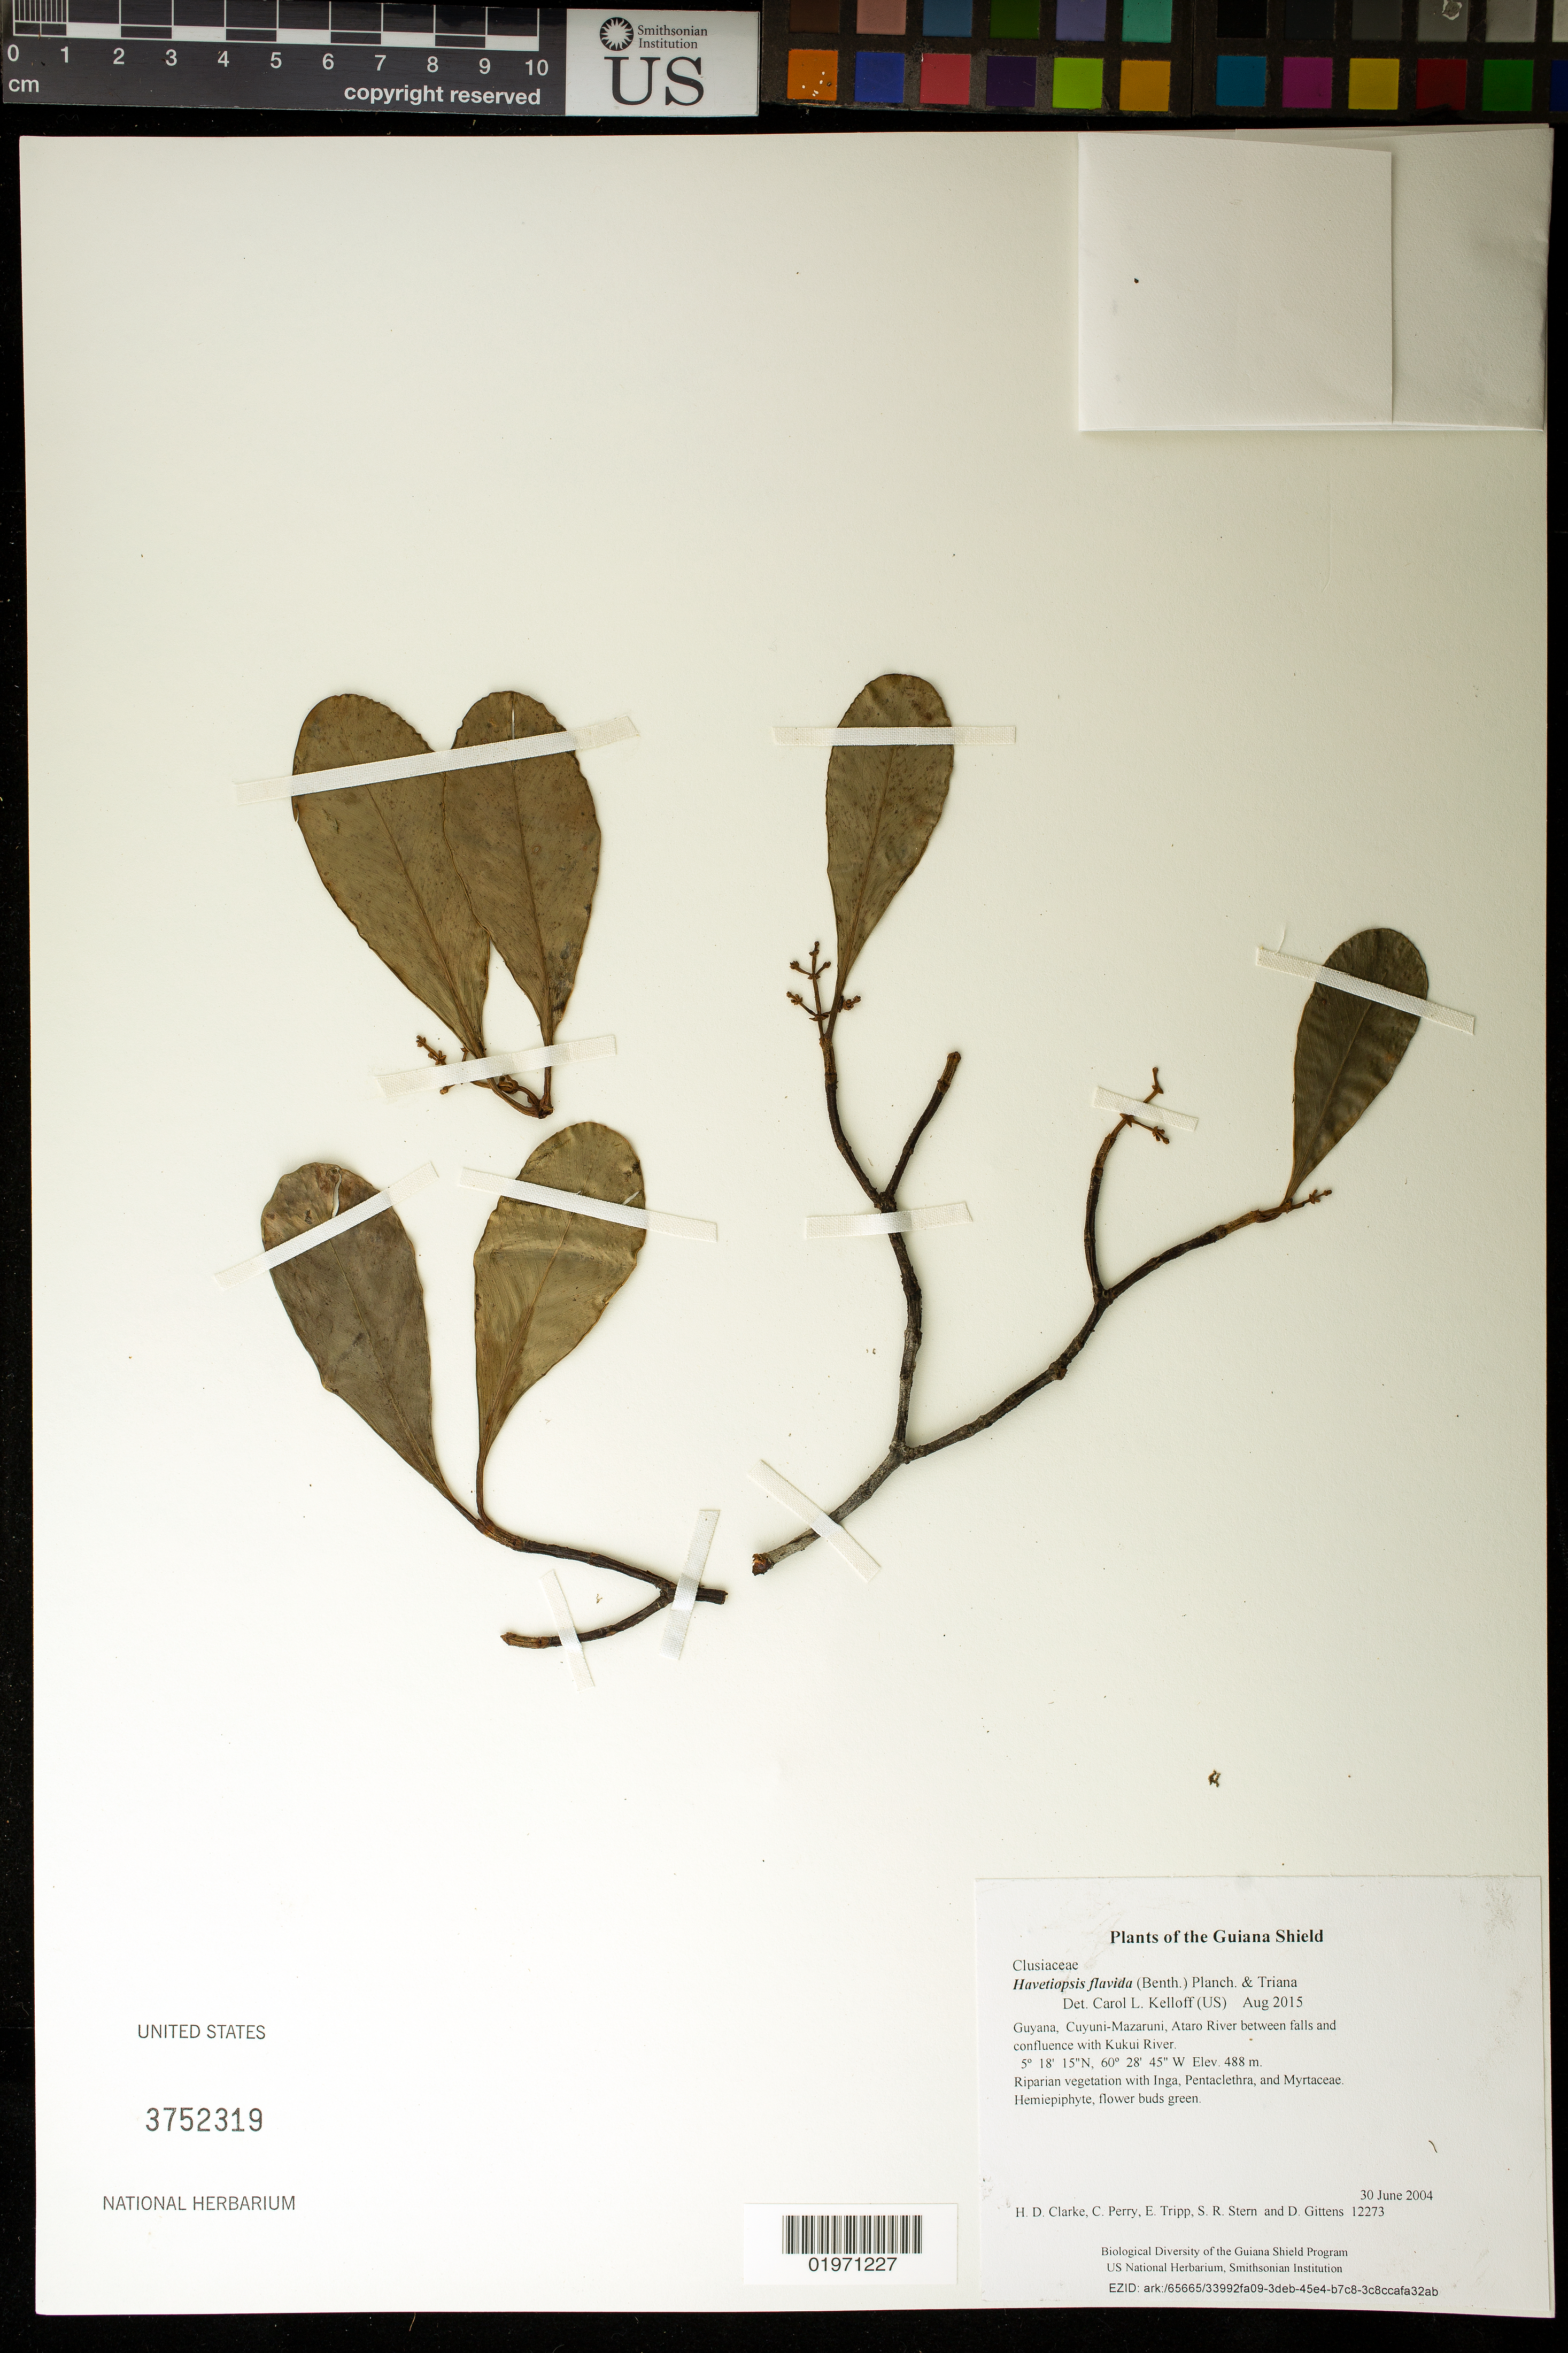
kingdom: Plantae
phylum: Tracheophyta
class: Magnoliopsida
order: Malpighiales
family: Clusiaceae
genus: Clusia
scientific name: Clusia flavida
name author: (Benth.) Pipoly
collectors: H. D. Clarke, C. Perry, E. Tripp, S. R. Stern & D. Gittens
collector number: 12273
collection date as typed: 30 June 2004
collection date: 2004-06-30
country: Guyana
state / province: Cuyuni-Mazaruni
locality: Ataro River between falls and confluence with Kukui River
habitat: Riparian vegetation with Inga, Pentaclethra, and Myrtaceae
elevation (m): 488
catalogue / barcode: US 3752319